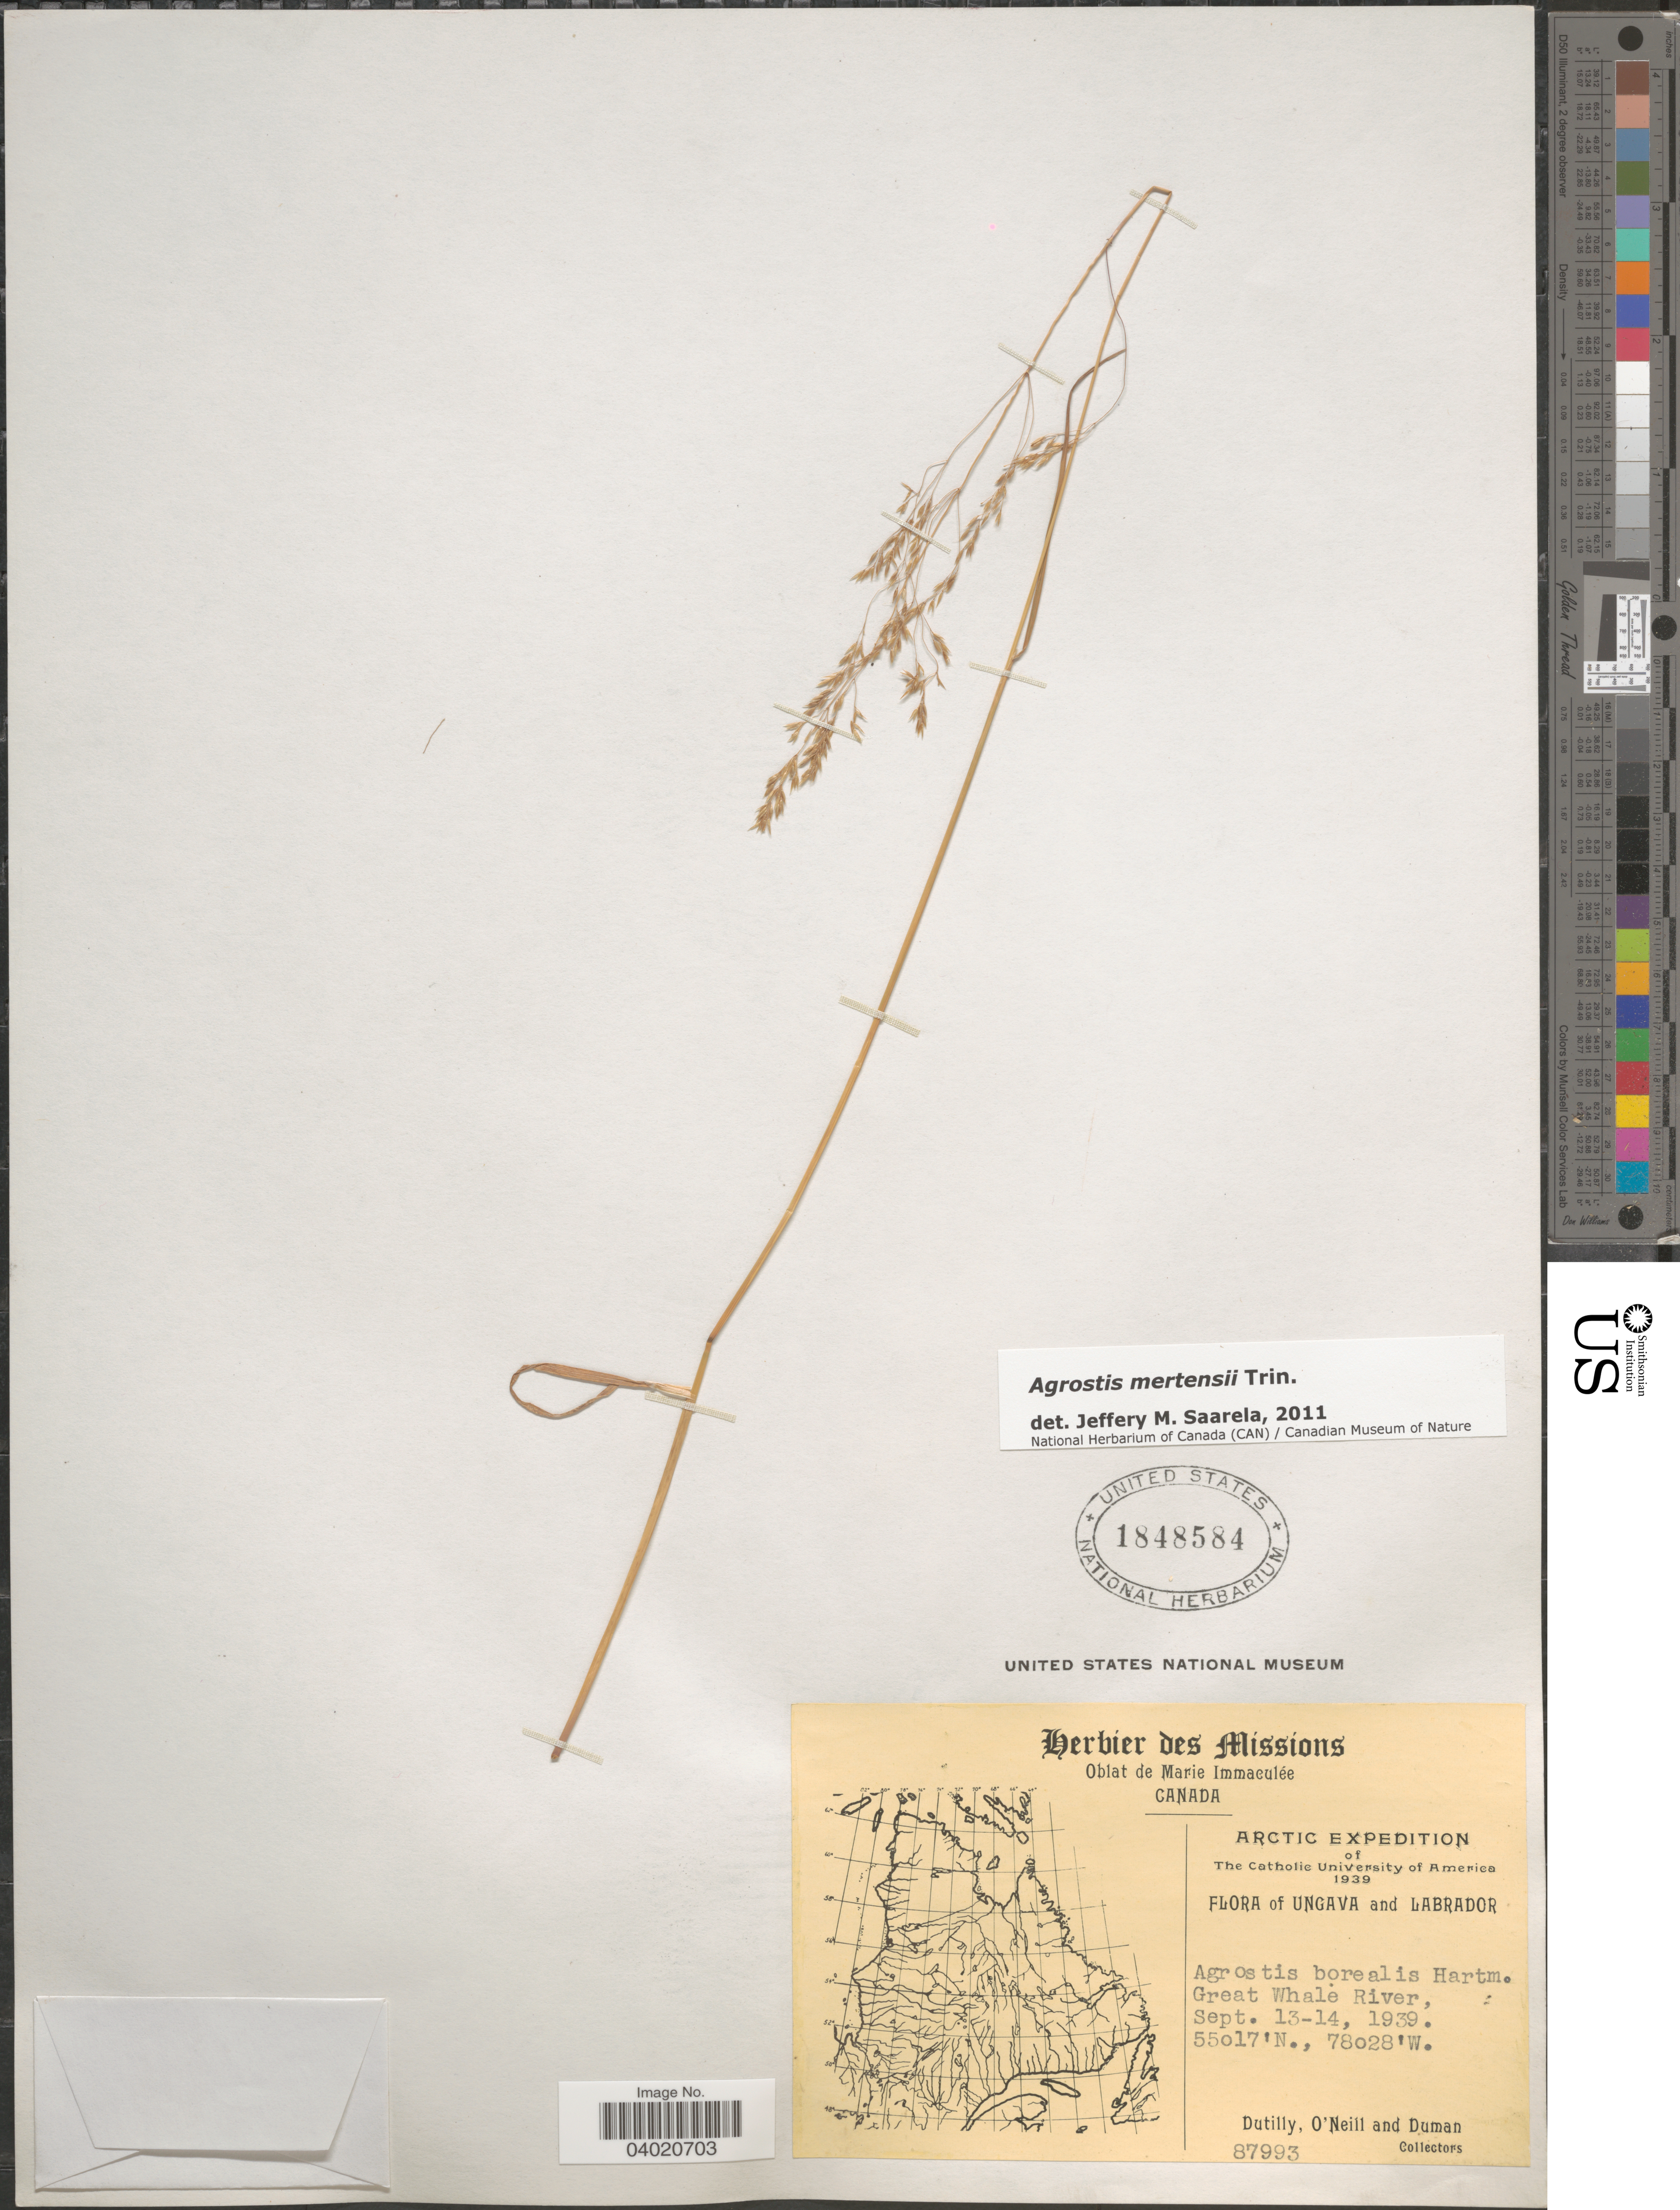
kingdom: Plantae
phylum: Tracheophyta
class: Liliopsida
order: Poales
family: Poaceae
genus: Agrostis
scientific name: Agrostis mertensii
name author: Trin.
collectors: -. Dutilly, -. O'Neill & -. Duman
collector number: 87993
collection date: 1939-09-13/1939-09-14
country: Canada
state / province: Newfoundland and Labrador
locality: Ungava and Labrador. Great Whale River.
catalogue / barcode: US 1848584